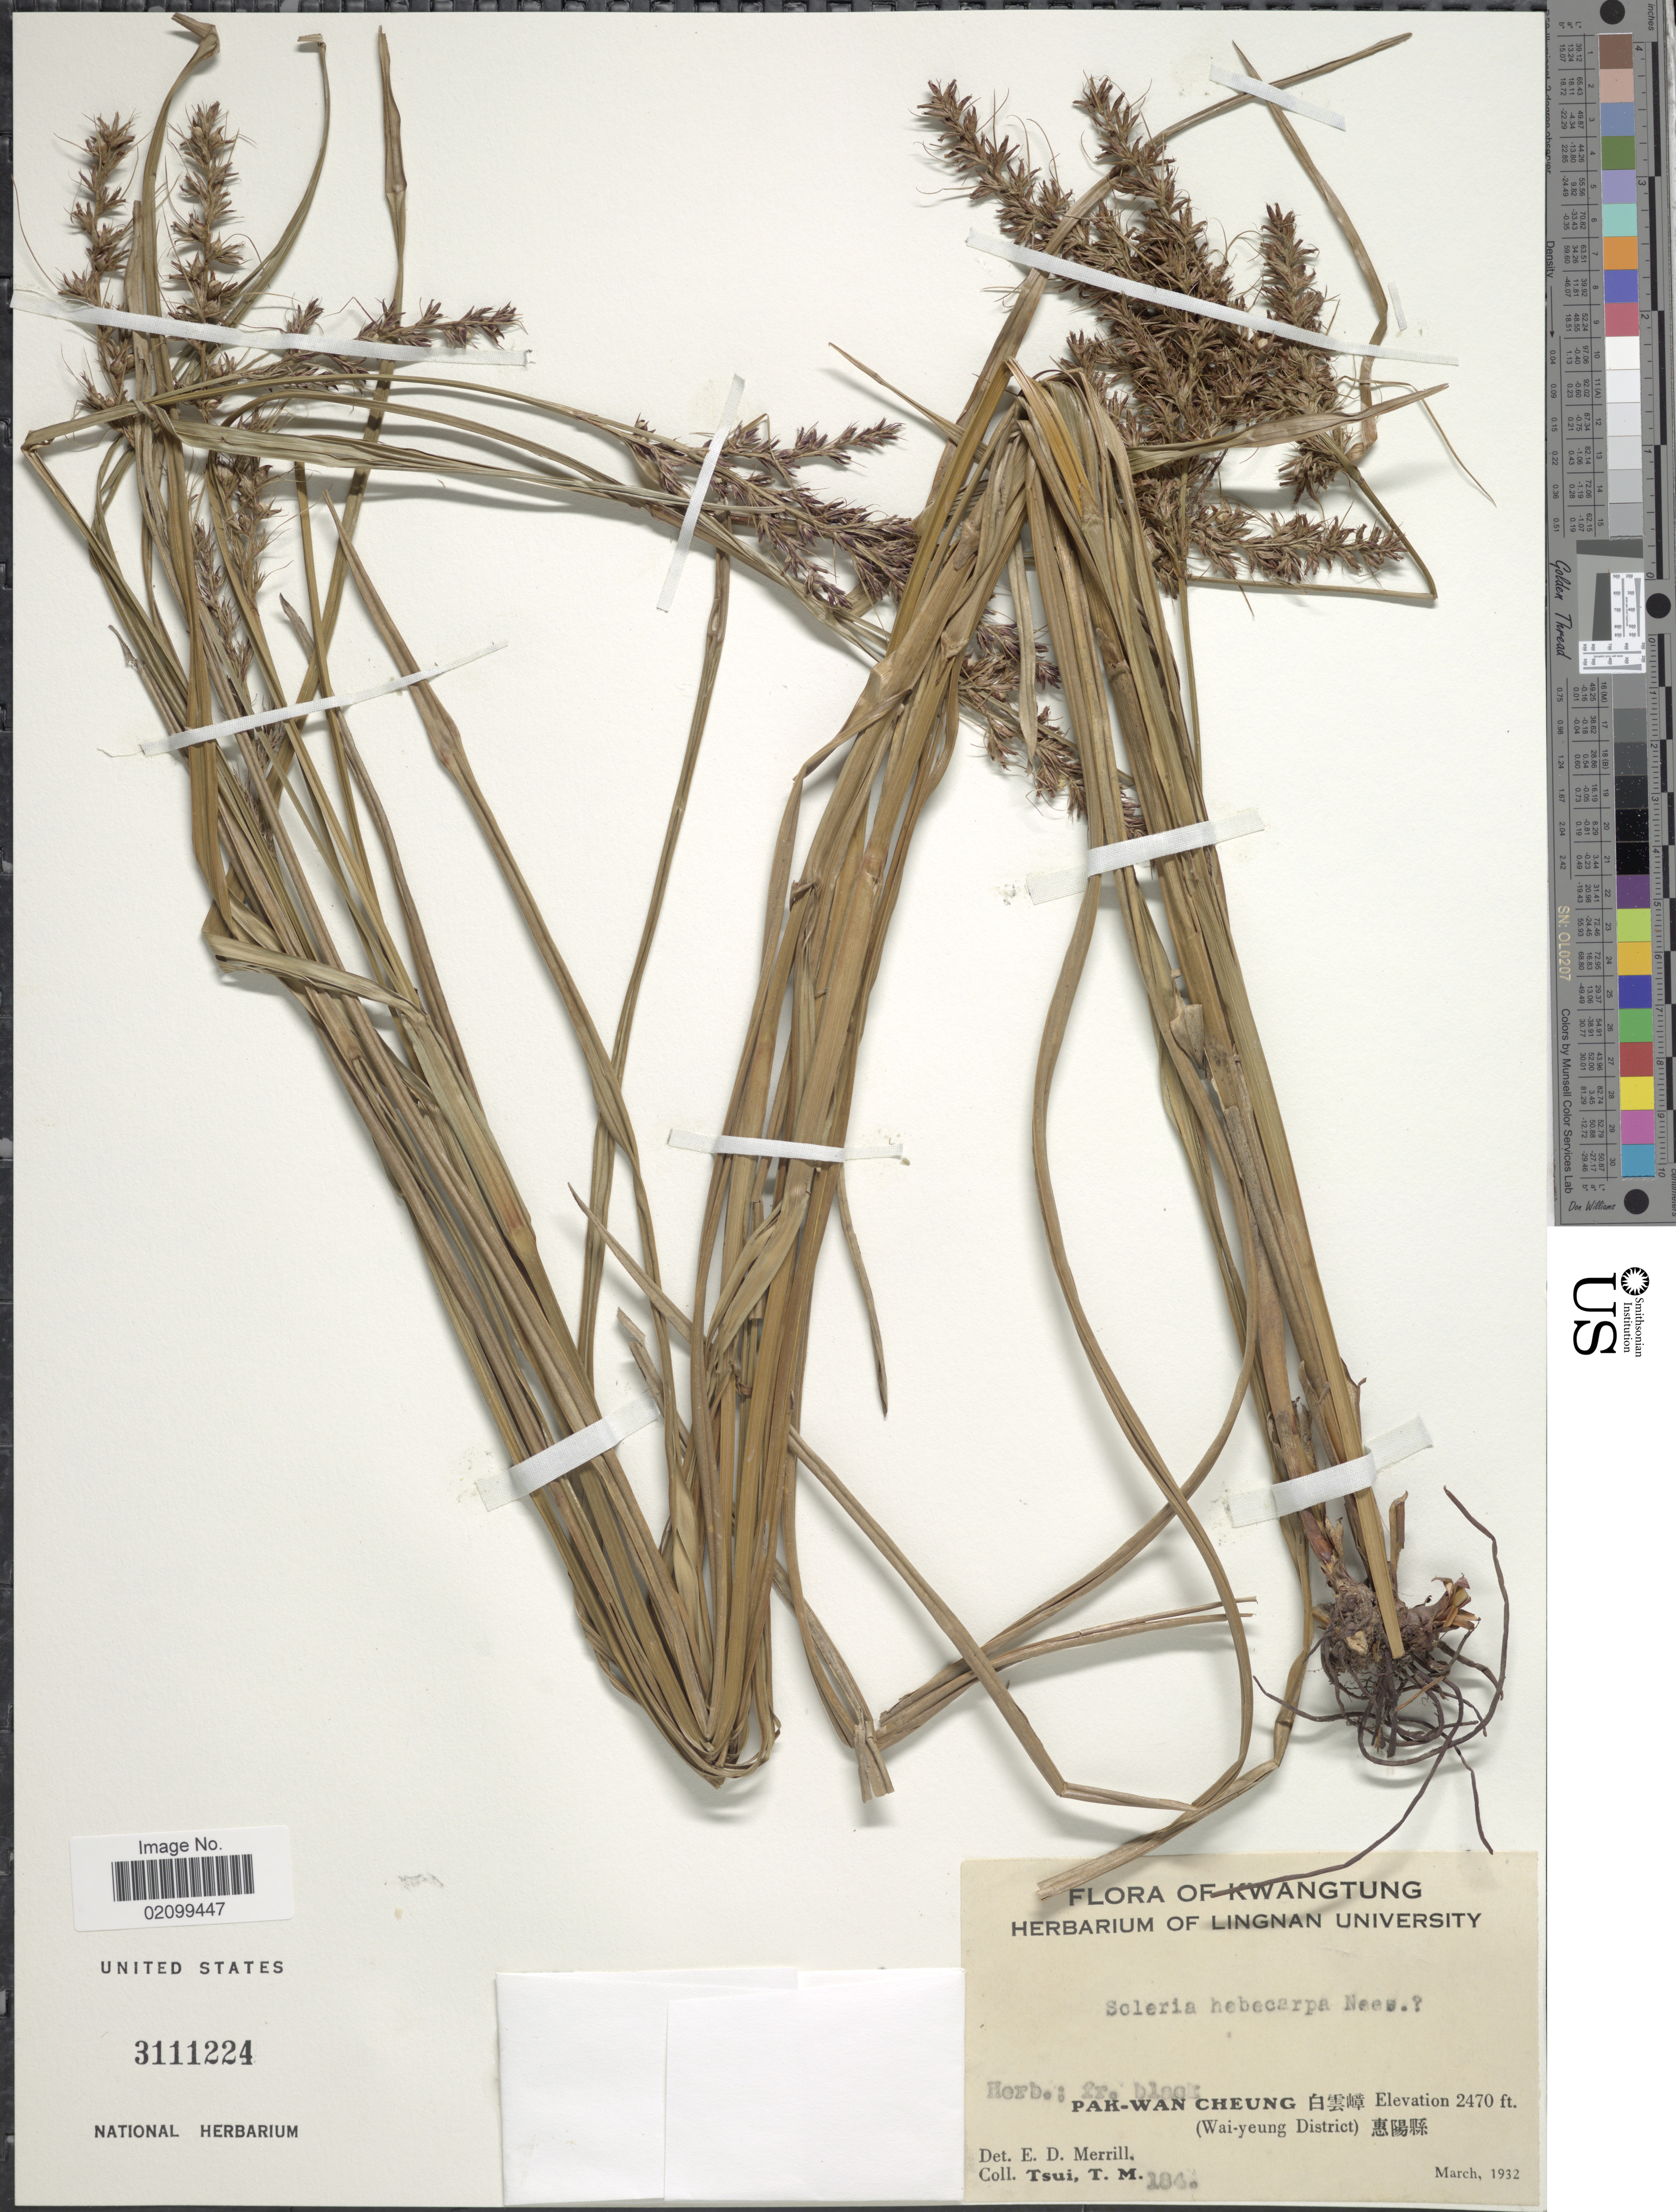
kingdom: Plantae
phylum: Tracheophyta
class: Liliopsida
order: Poales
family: Cyperaceae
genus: Scleria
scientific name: Scleria ciliaris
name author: Nees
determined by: Strong, Mark T., (BOT), Smithsonian Institution - National Museum of Natural History (UNITED STATES)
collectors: T. Tsui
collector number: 184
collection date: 1932-03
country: China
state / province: Guangdong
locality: Kwangtung. Pak-Wan Cheung. (Wai-yeung District)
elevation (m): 753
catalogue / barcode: US 3111224